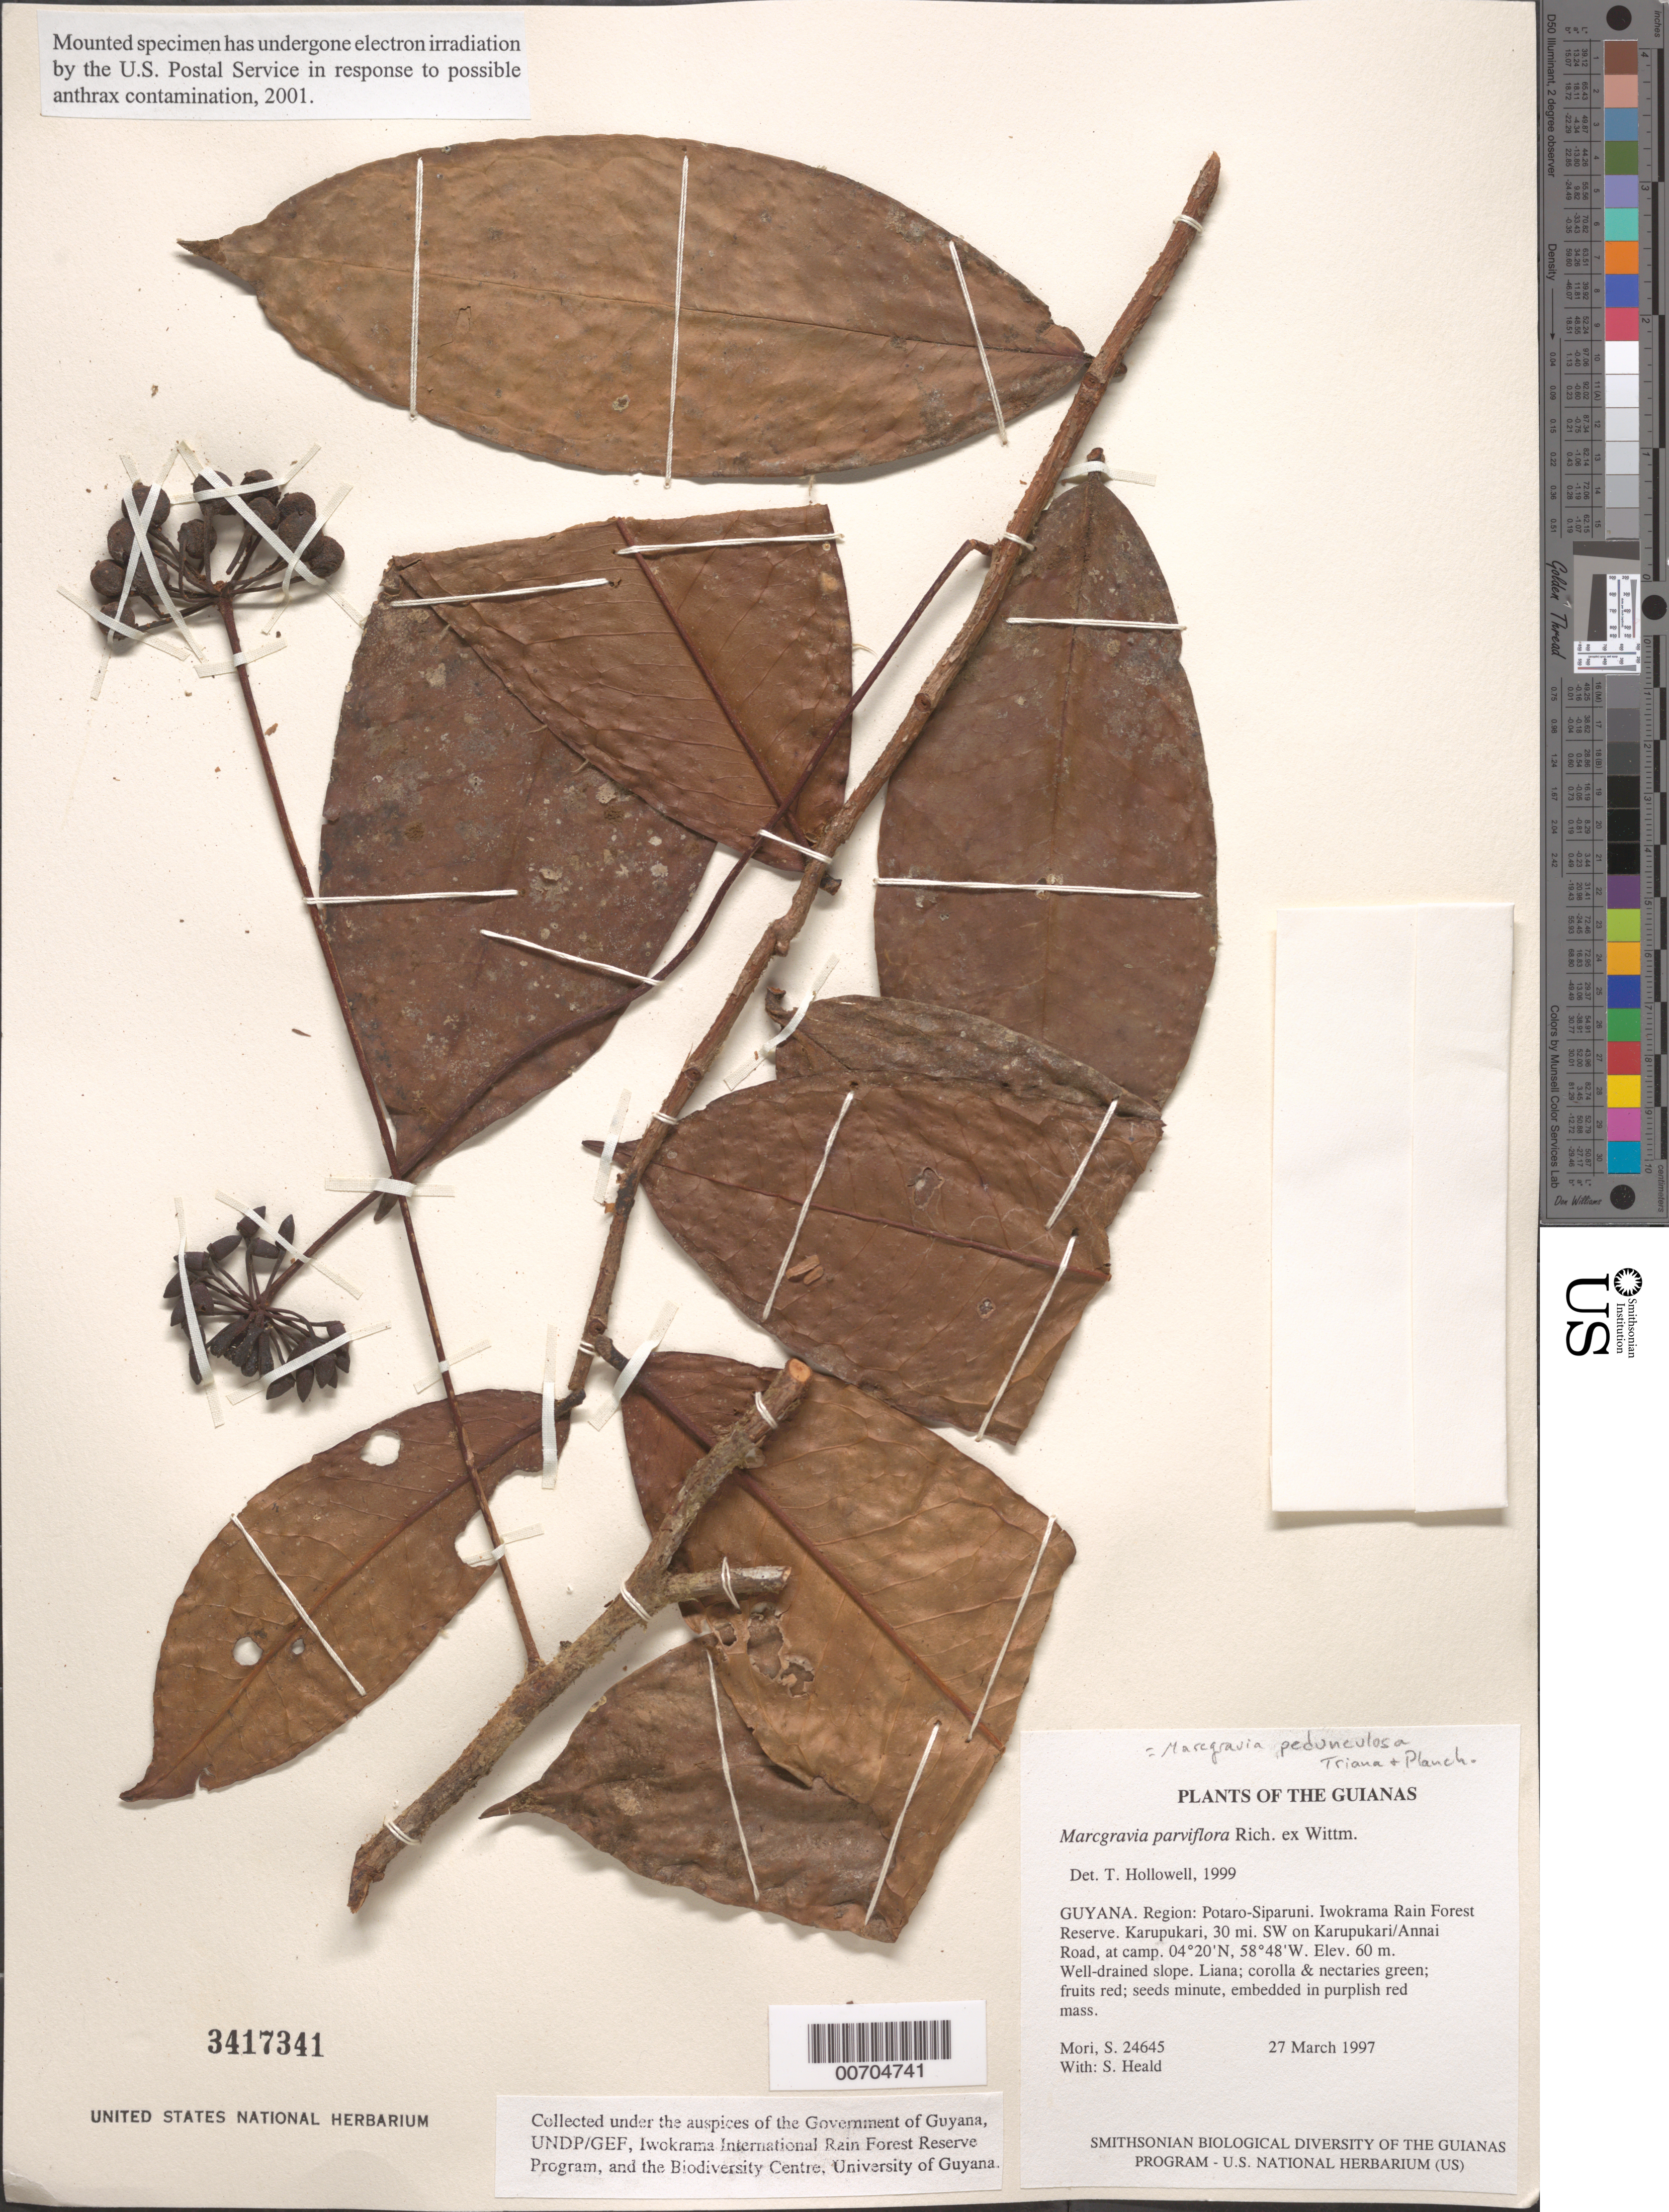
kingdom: Plantae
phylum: Tracheophyta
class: Magnoliopsida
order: Ericales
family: Marcgraviaceae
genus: Marcgravia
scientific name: Marcgravia parviflora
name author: Rich. ex Wittm.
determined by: Hollowell, T. H., (BOT), Smithsonian Institution - National Museum of Natural History (UNITED STATES)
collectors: S. Mori & S. Heald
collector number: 24645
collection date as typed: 27 March 1997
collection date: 1997-03-27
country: Guyana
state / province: Potaro-Siparuni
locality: Iwokrama Rain Forest Reserve. Karupukari, 30 mi. SW on Karupukari/Annai Road, at camp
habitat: Well-drained slope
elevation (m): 60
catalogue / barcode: US 3417341